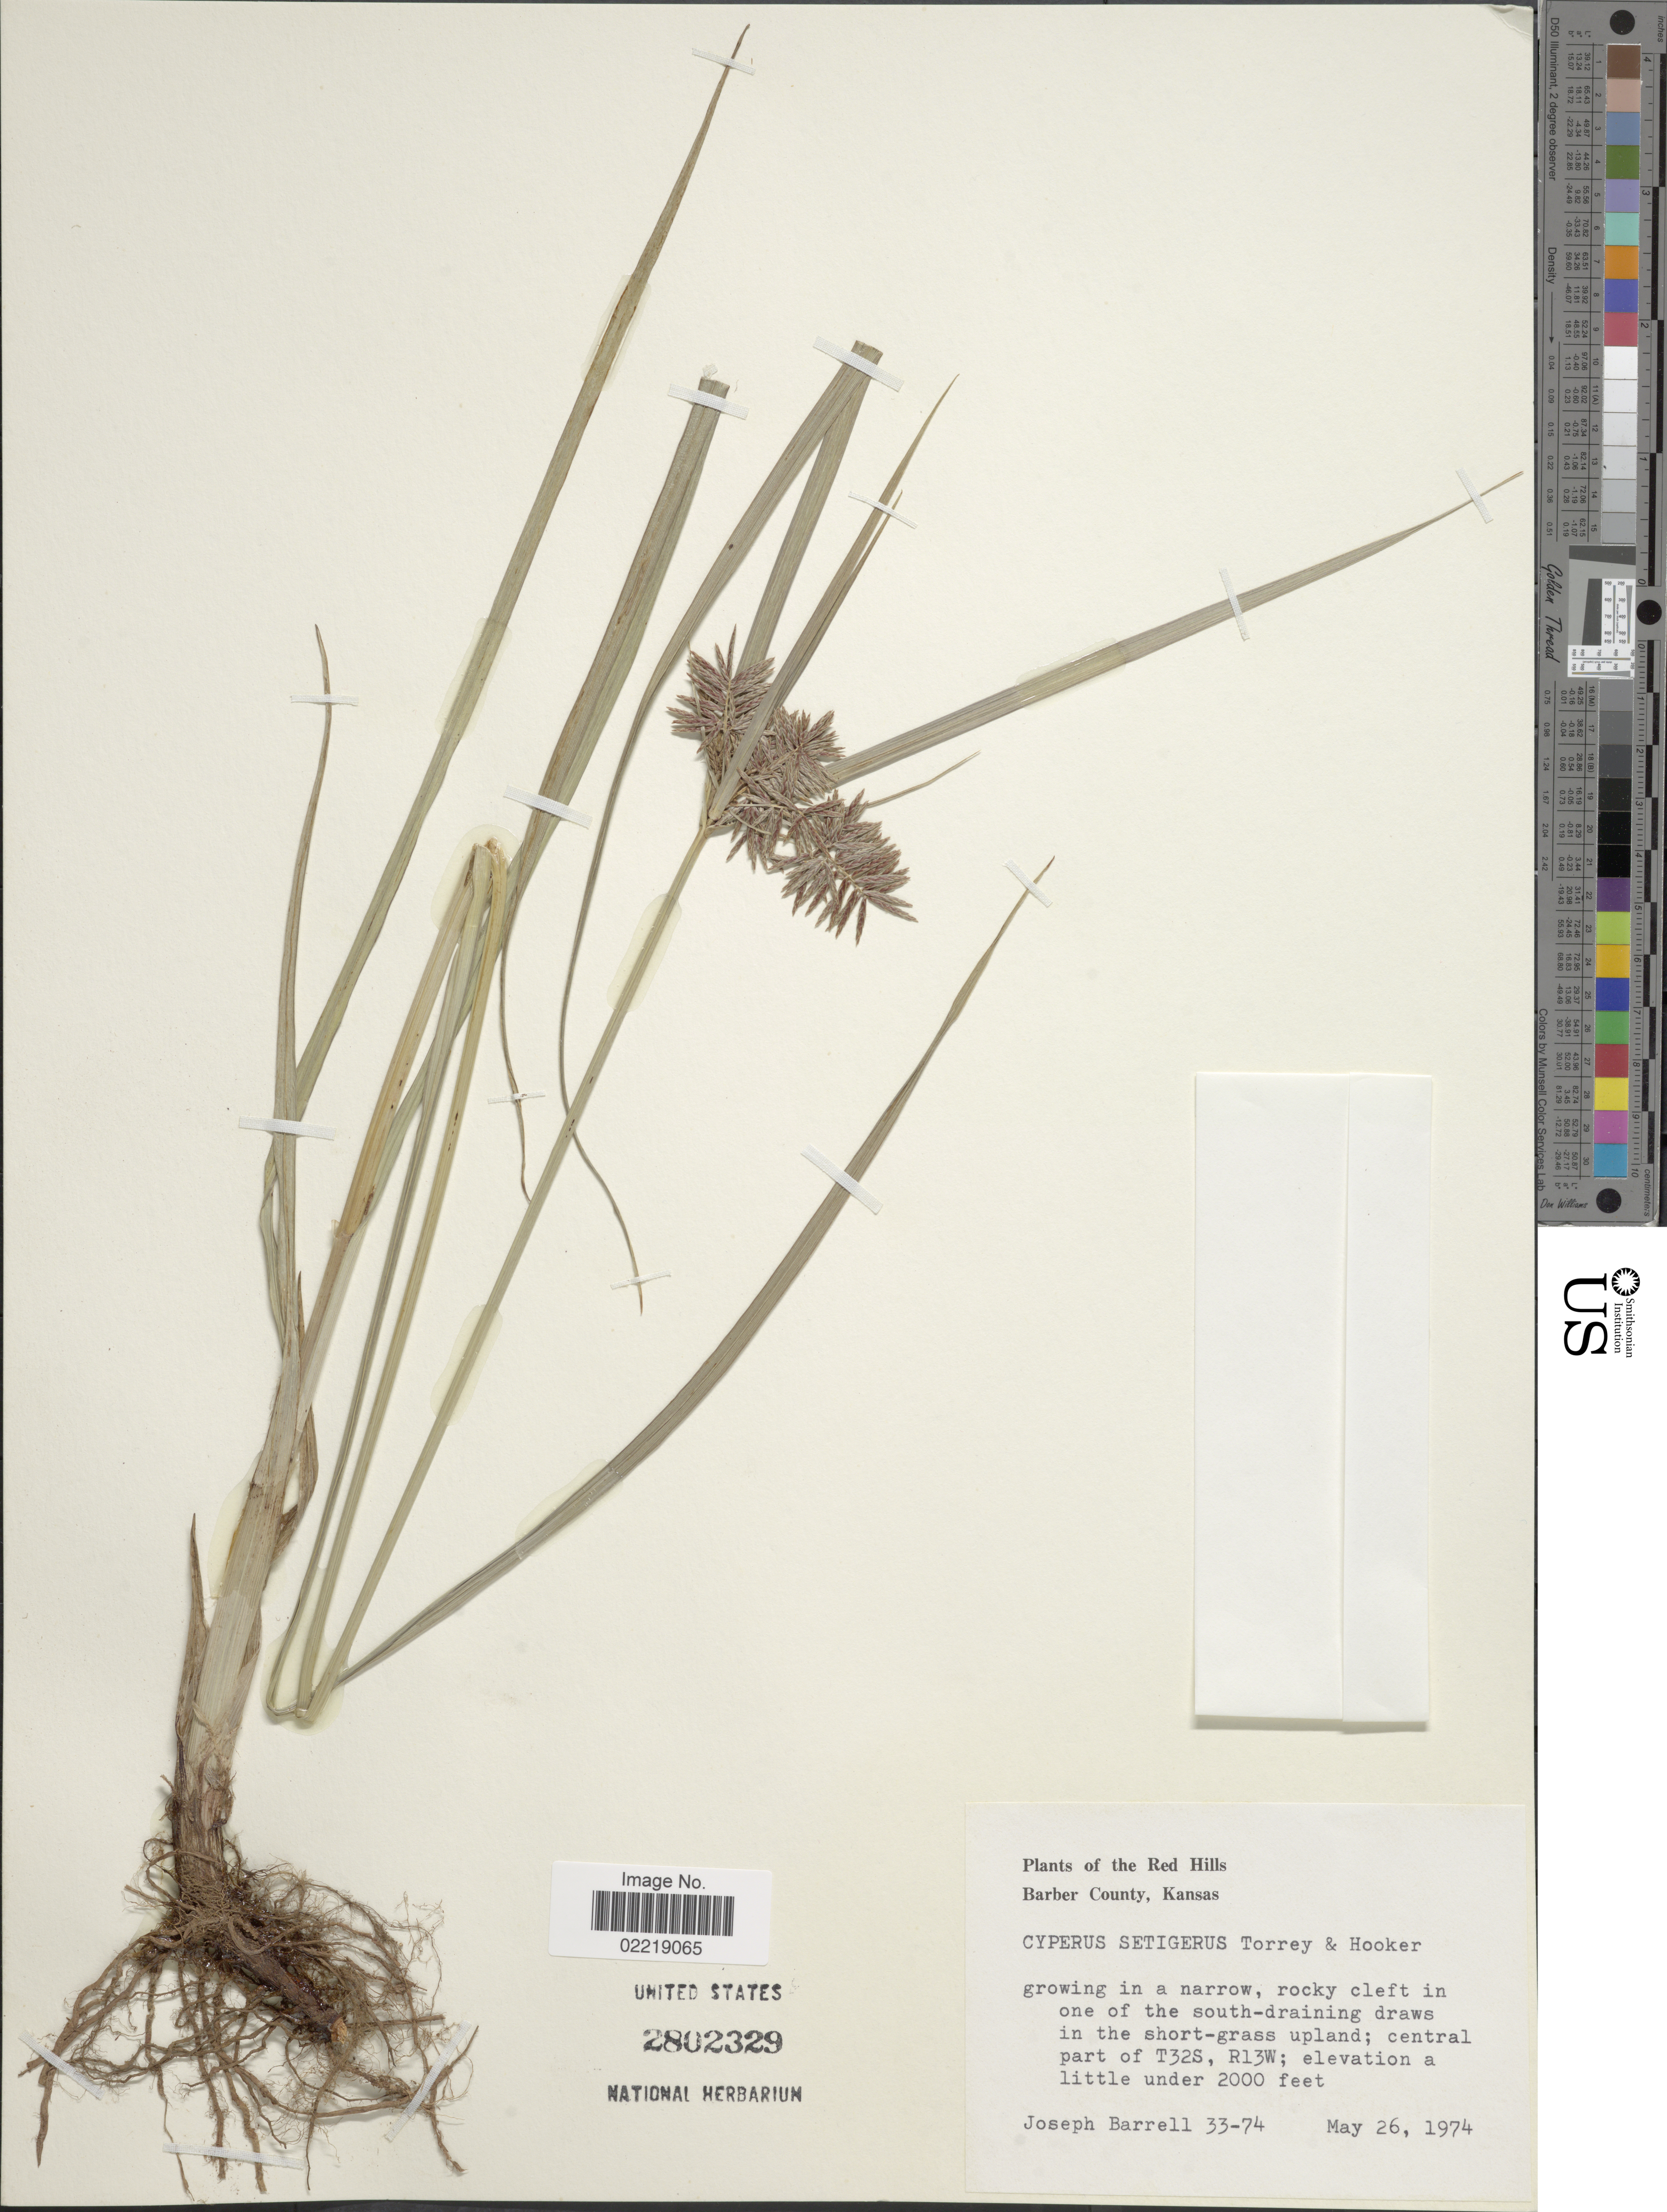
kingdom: Plantae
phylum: Tracheophyta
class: Liliopsida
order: Poales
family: Cyperaceae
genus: Cyperus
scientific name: Cyperus setigerus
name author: Torr. & Hook.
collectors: J. Barrell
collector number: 33-74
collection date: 1974-05-26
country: United States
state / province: Kansas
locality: Red Hills, Barber County; central part of T32S, R13W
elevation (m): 610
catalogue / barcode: US 2802329